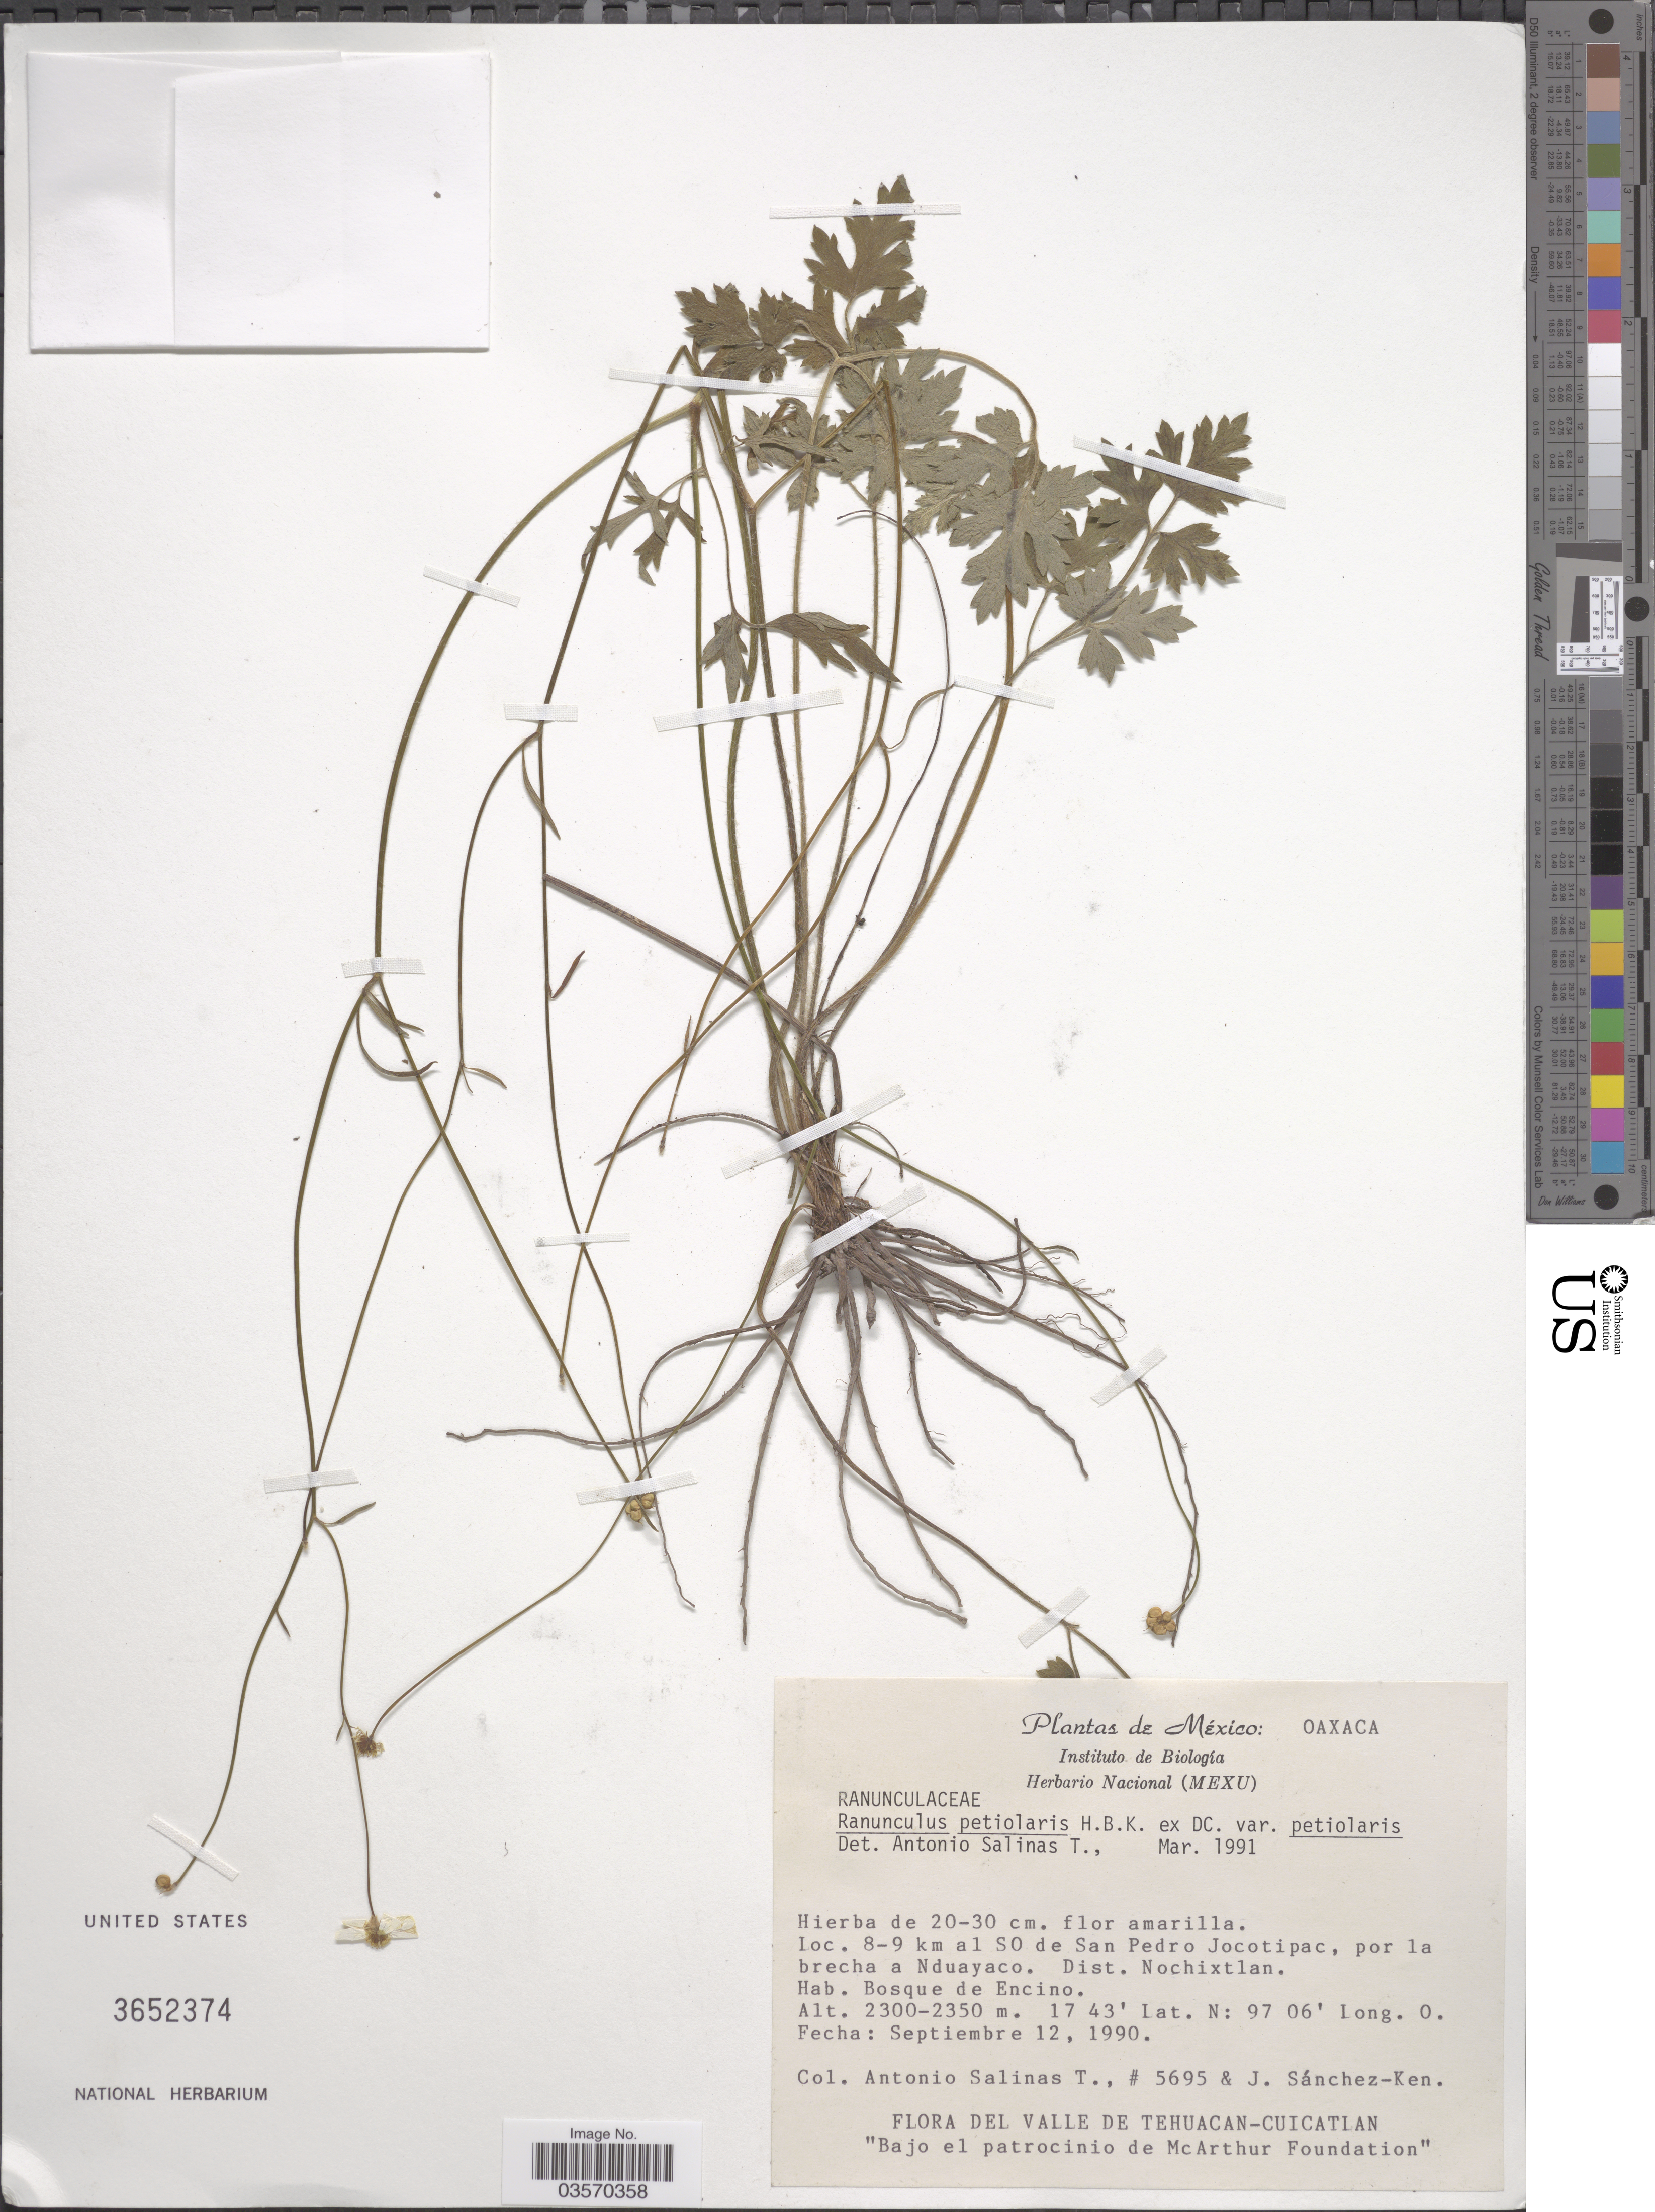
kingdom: Plantae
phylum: Tracheophyta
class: Magnoliopsida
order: Ranunculales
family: Ranunculaceae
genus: Ranunculus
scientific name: Ranunculus petiolaris var. petiolaris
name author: Kunth ex DC.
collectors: A. Salinas T. & J. G. Sánchez-Ken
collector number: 5695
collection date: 1990-09-12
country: Mexico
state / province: Oaxaca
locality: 8-9 km al SO de San Pedro Jocotipac, por la brecha a Nduayaco. Dist. Nochixtlan. Bosque de Encino. Valle de Tehuacan-Cuicatlan.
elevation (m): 2300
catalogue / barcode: US 3652374